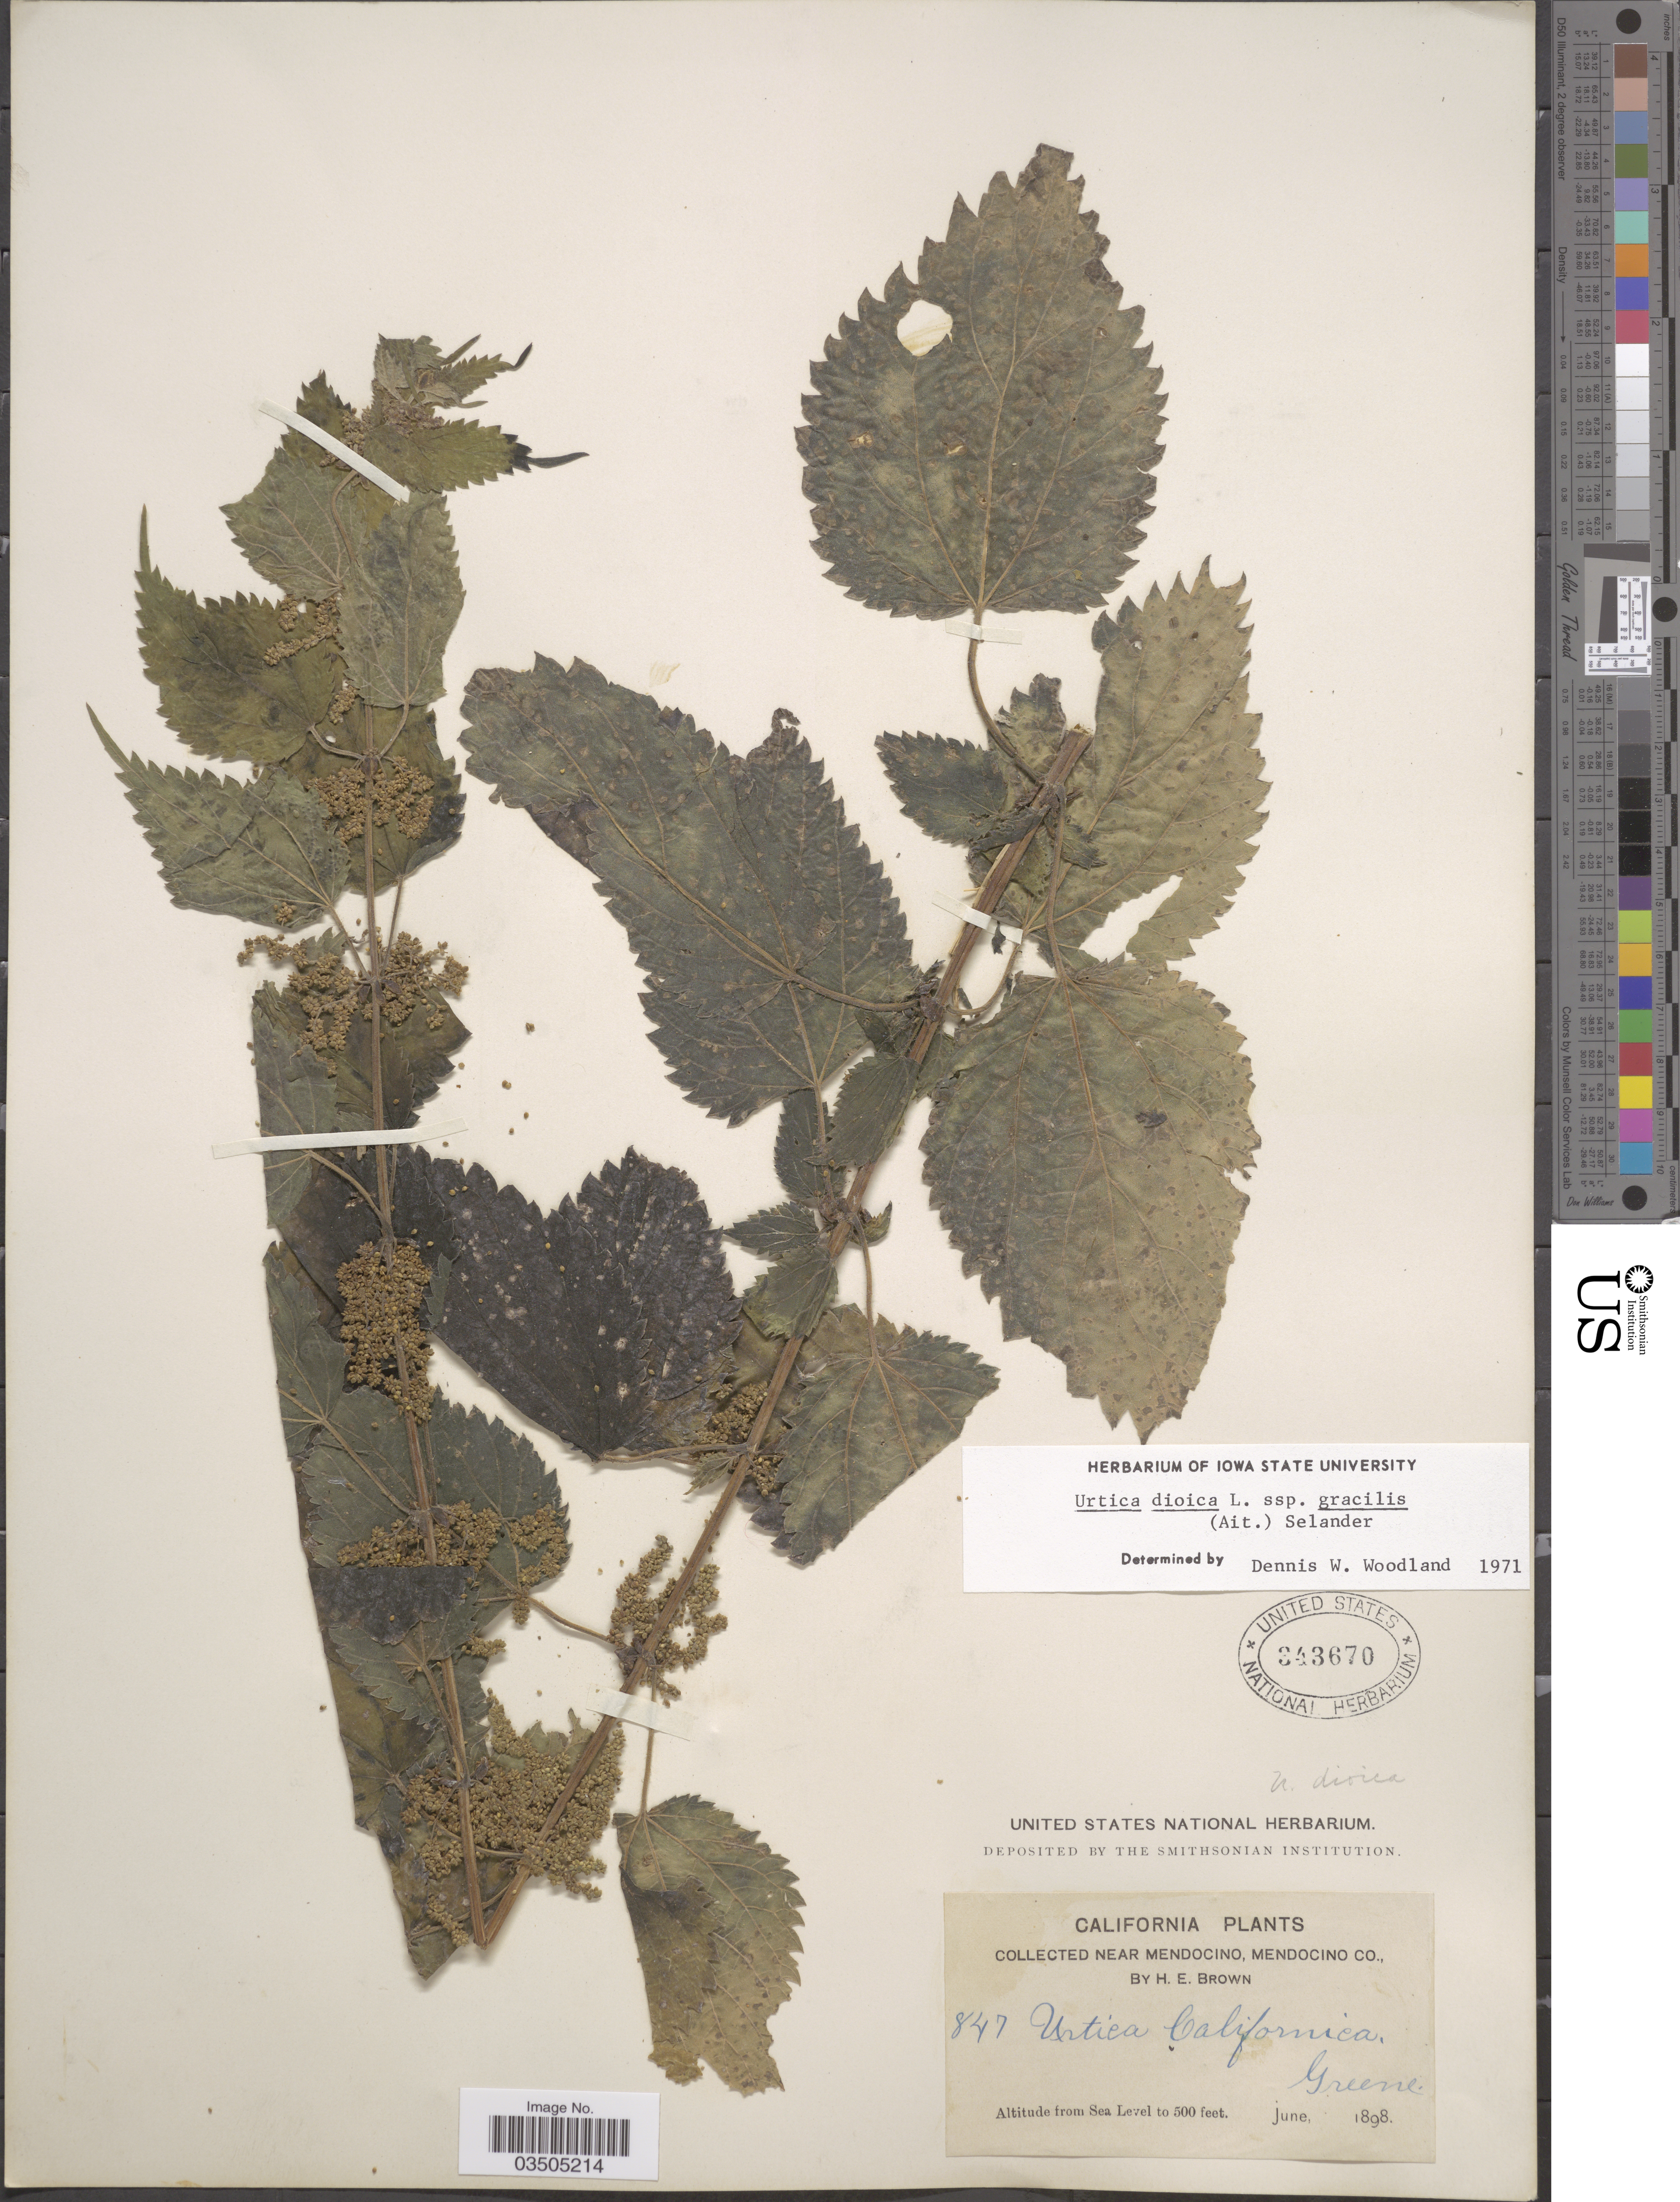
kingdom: Plantae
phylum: Tracheophyta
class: Magnoliopsida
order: Rosales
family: Urticaceae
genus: Urtica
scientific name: Urtica dioica subsp. gracilis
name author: L.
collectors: H. E. Brown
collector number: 847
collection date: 1898-06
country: United States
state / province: California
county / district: Mendocino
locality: Near Mendocino, Mendocino Co.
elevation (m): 0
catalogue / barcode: US 343670